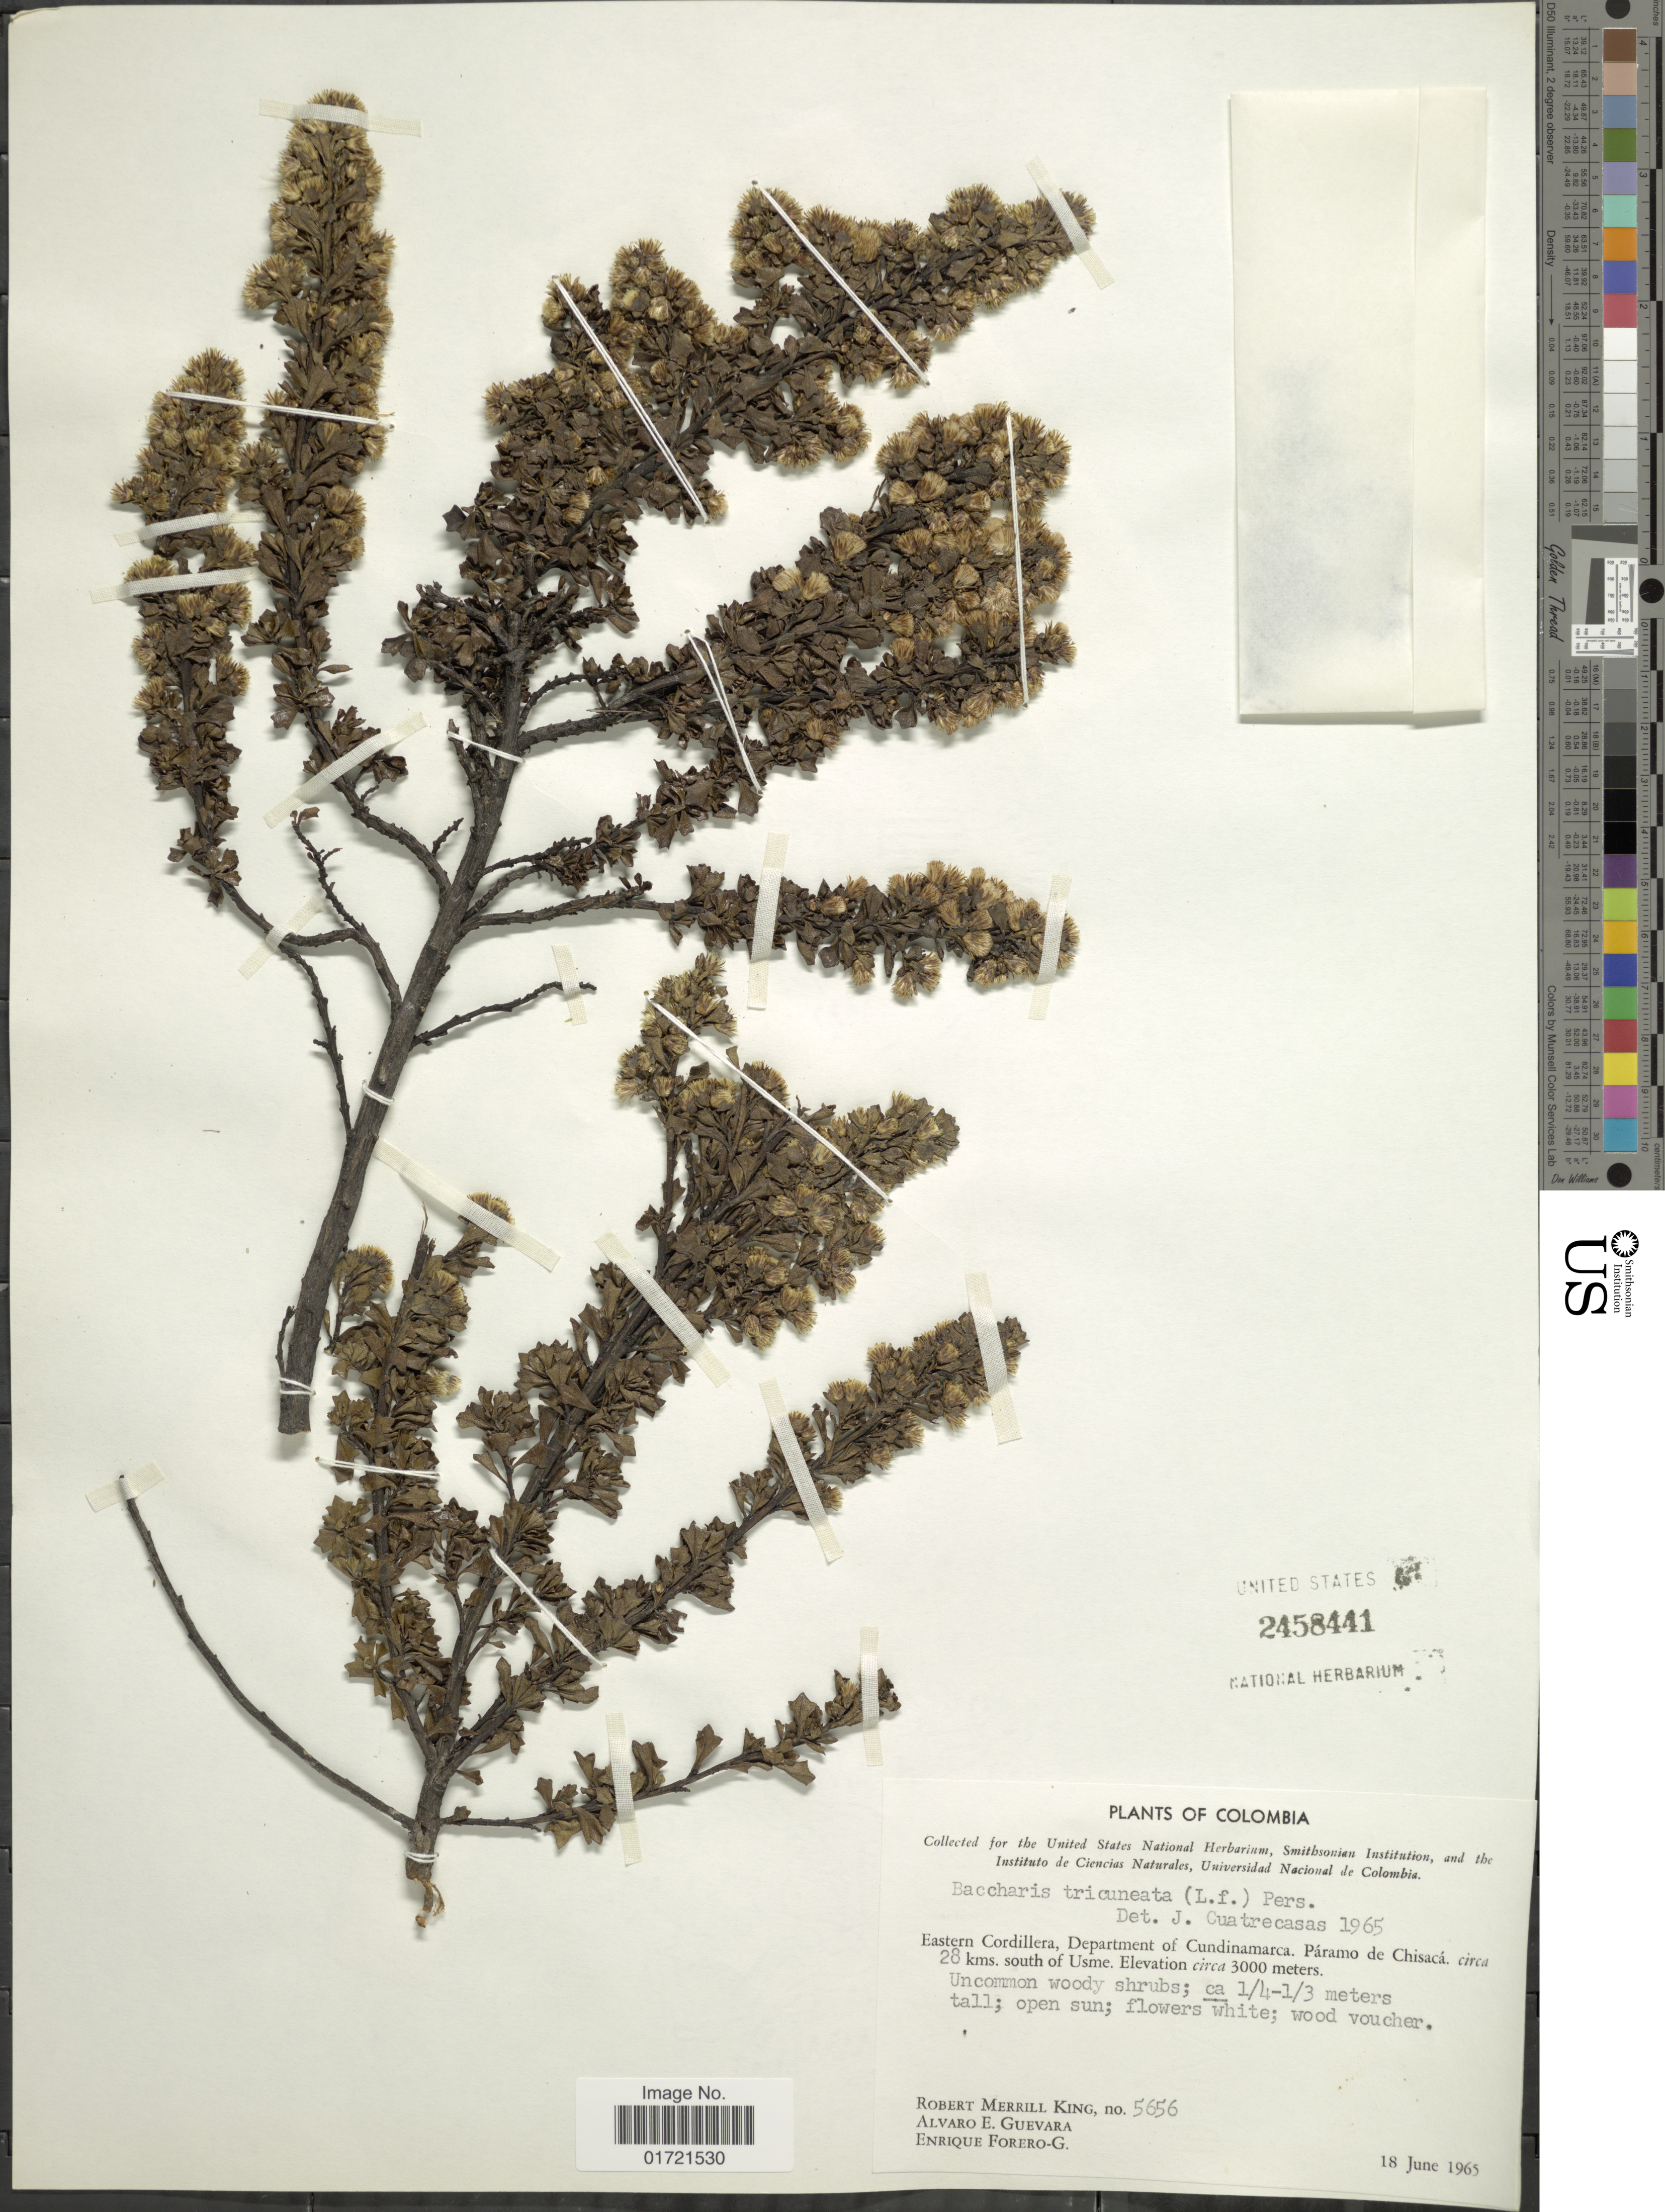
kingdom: Plantae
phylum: Tracheophyta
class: Magnoliopsida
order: Asterales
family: Asteraceae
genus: Baccharis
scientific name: Baccharis tricuneata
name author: (L. f.) Pers.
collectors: R. M. King, A. E. Guevara & E. Forero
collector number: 5656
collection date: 1965-06-18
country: Colombia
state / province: Cundinamarca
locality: Eastern Cordillera, Paramo de Chisaca, circa 28 kms. south of Usme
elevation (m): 3000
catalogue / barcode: US 2458441